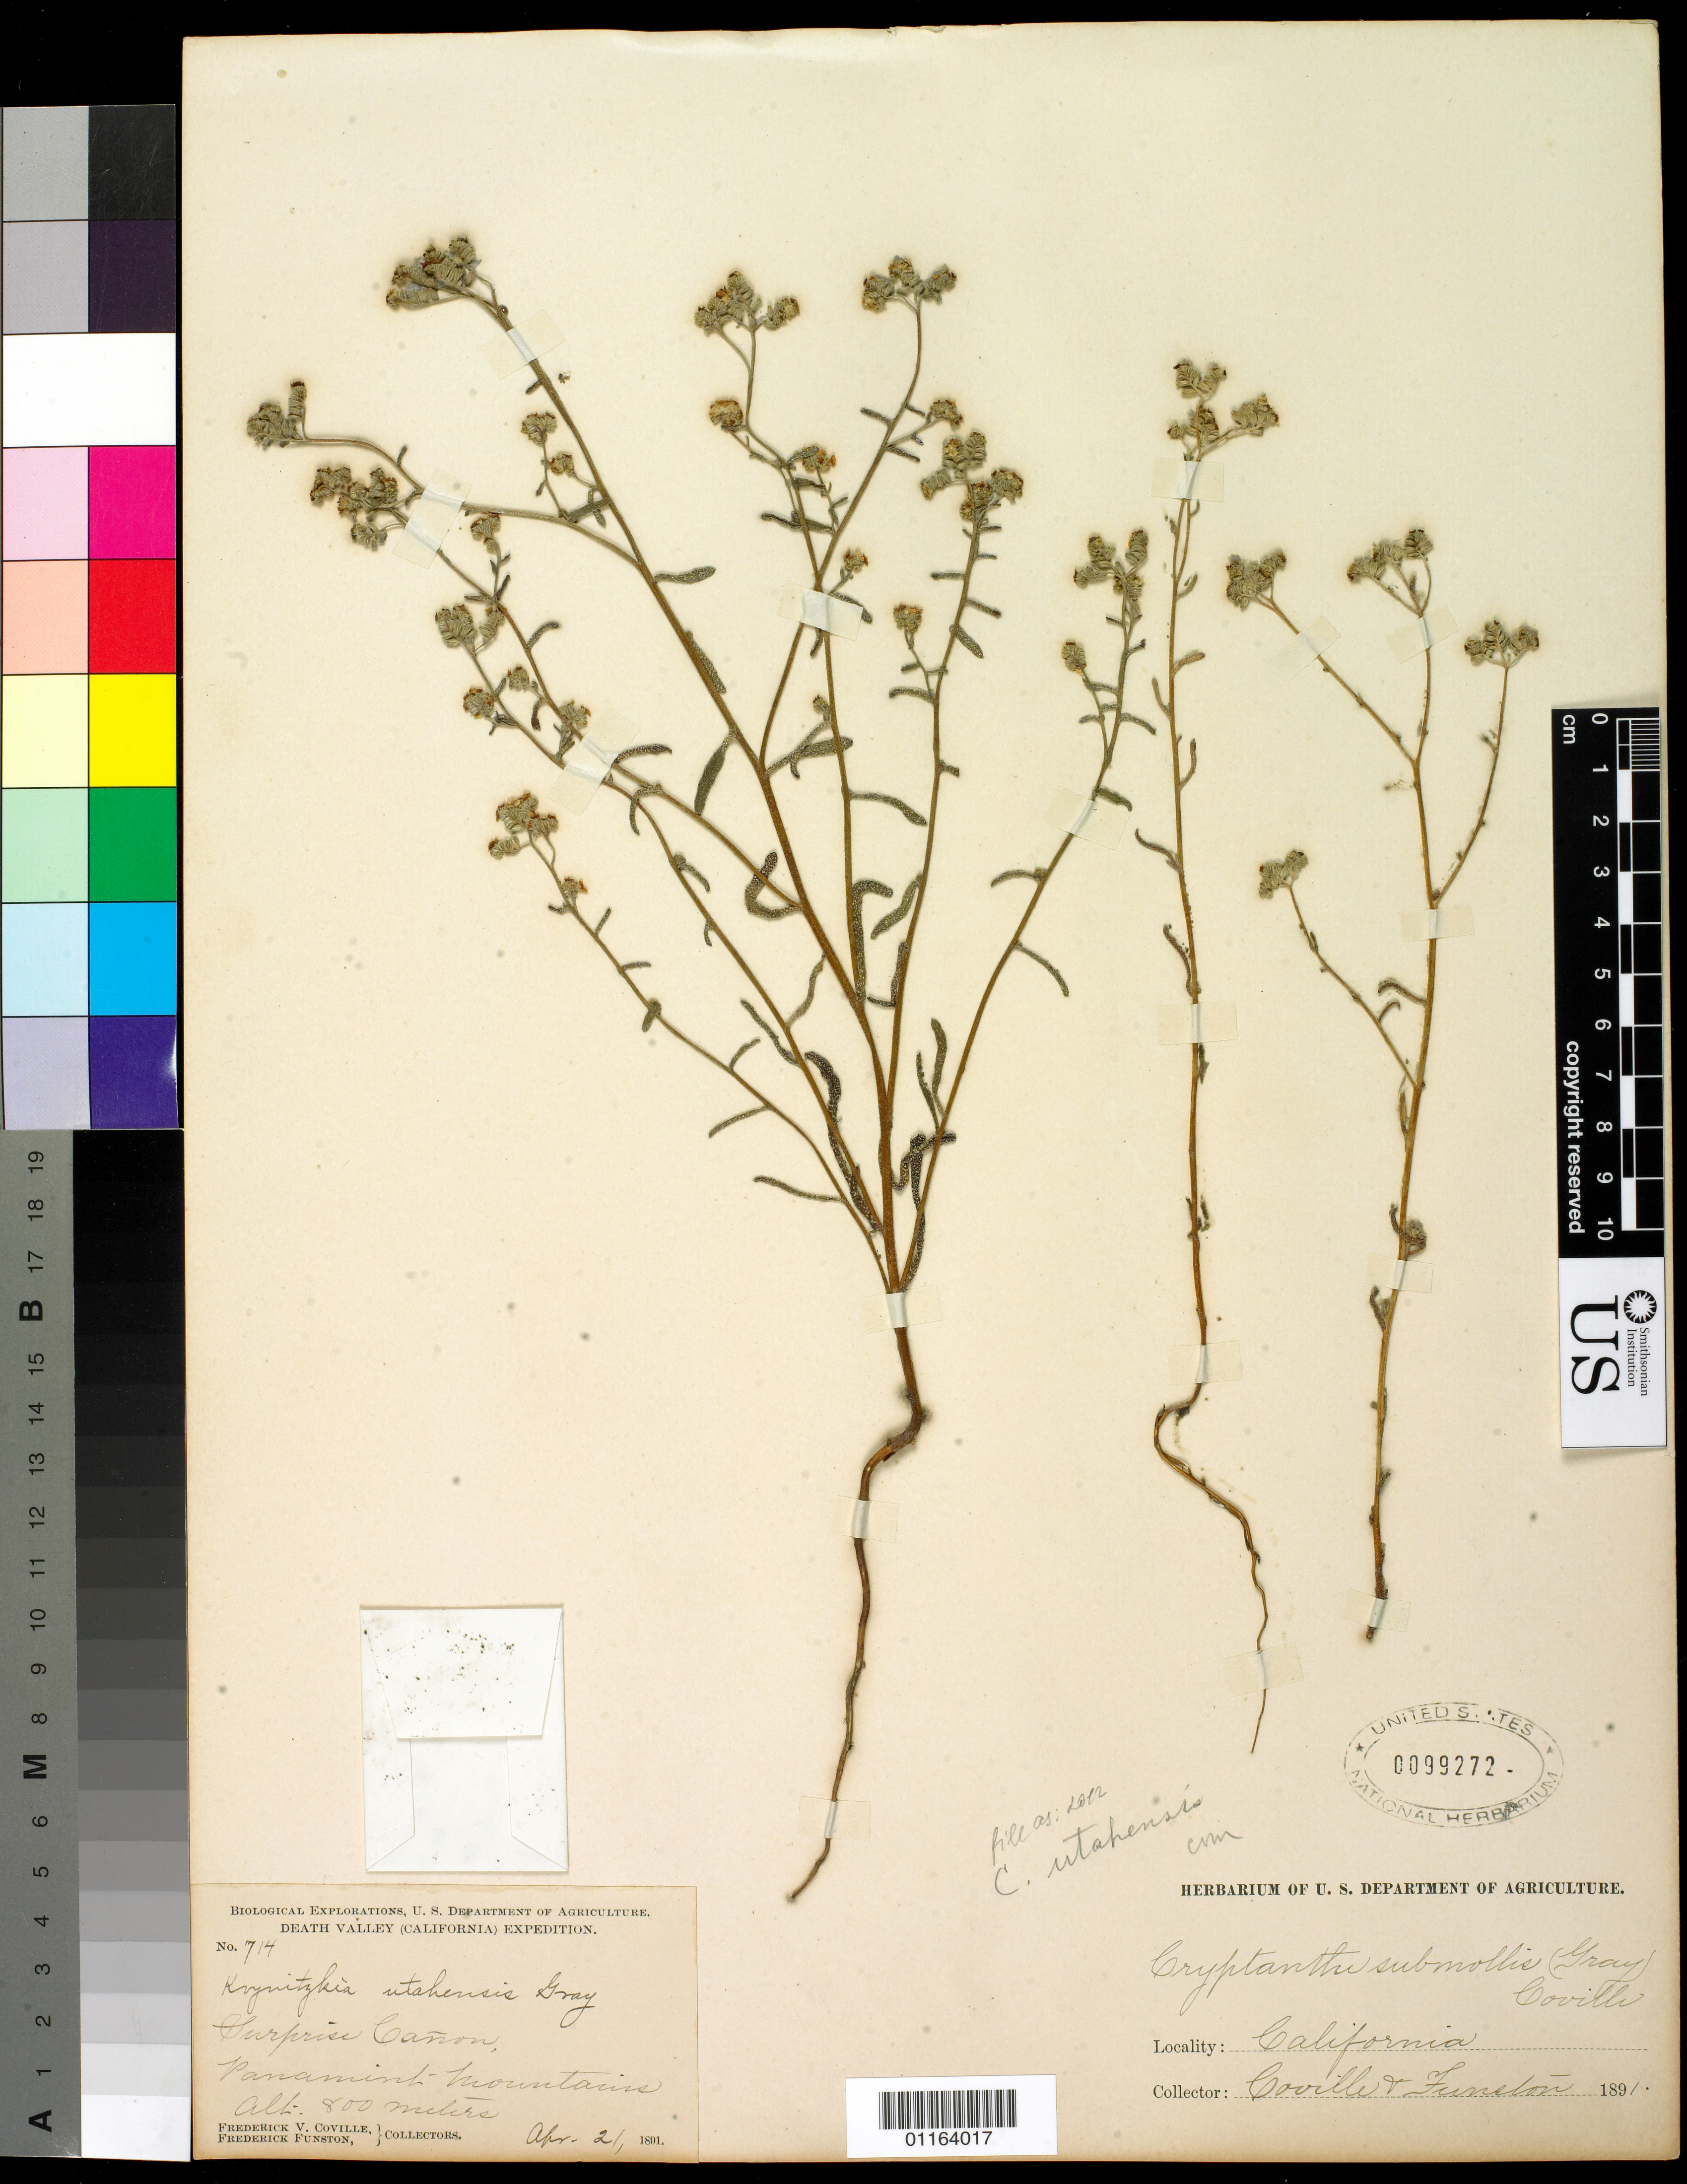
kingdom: Plantae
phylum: Tracheophyta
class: Magnoliopsida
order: Boraginales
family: Boraginaceae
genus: Cryptantha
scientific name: Cryptantha utahensis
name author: (A. Gray) Greene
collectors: F. V. Coville & F. Funston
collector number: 714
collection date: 1891-04-21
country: United States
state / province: California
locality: Panamint Mountains, Surprise Canyon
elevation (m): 800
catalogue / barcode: US 99272